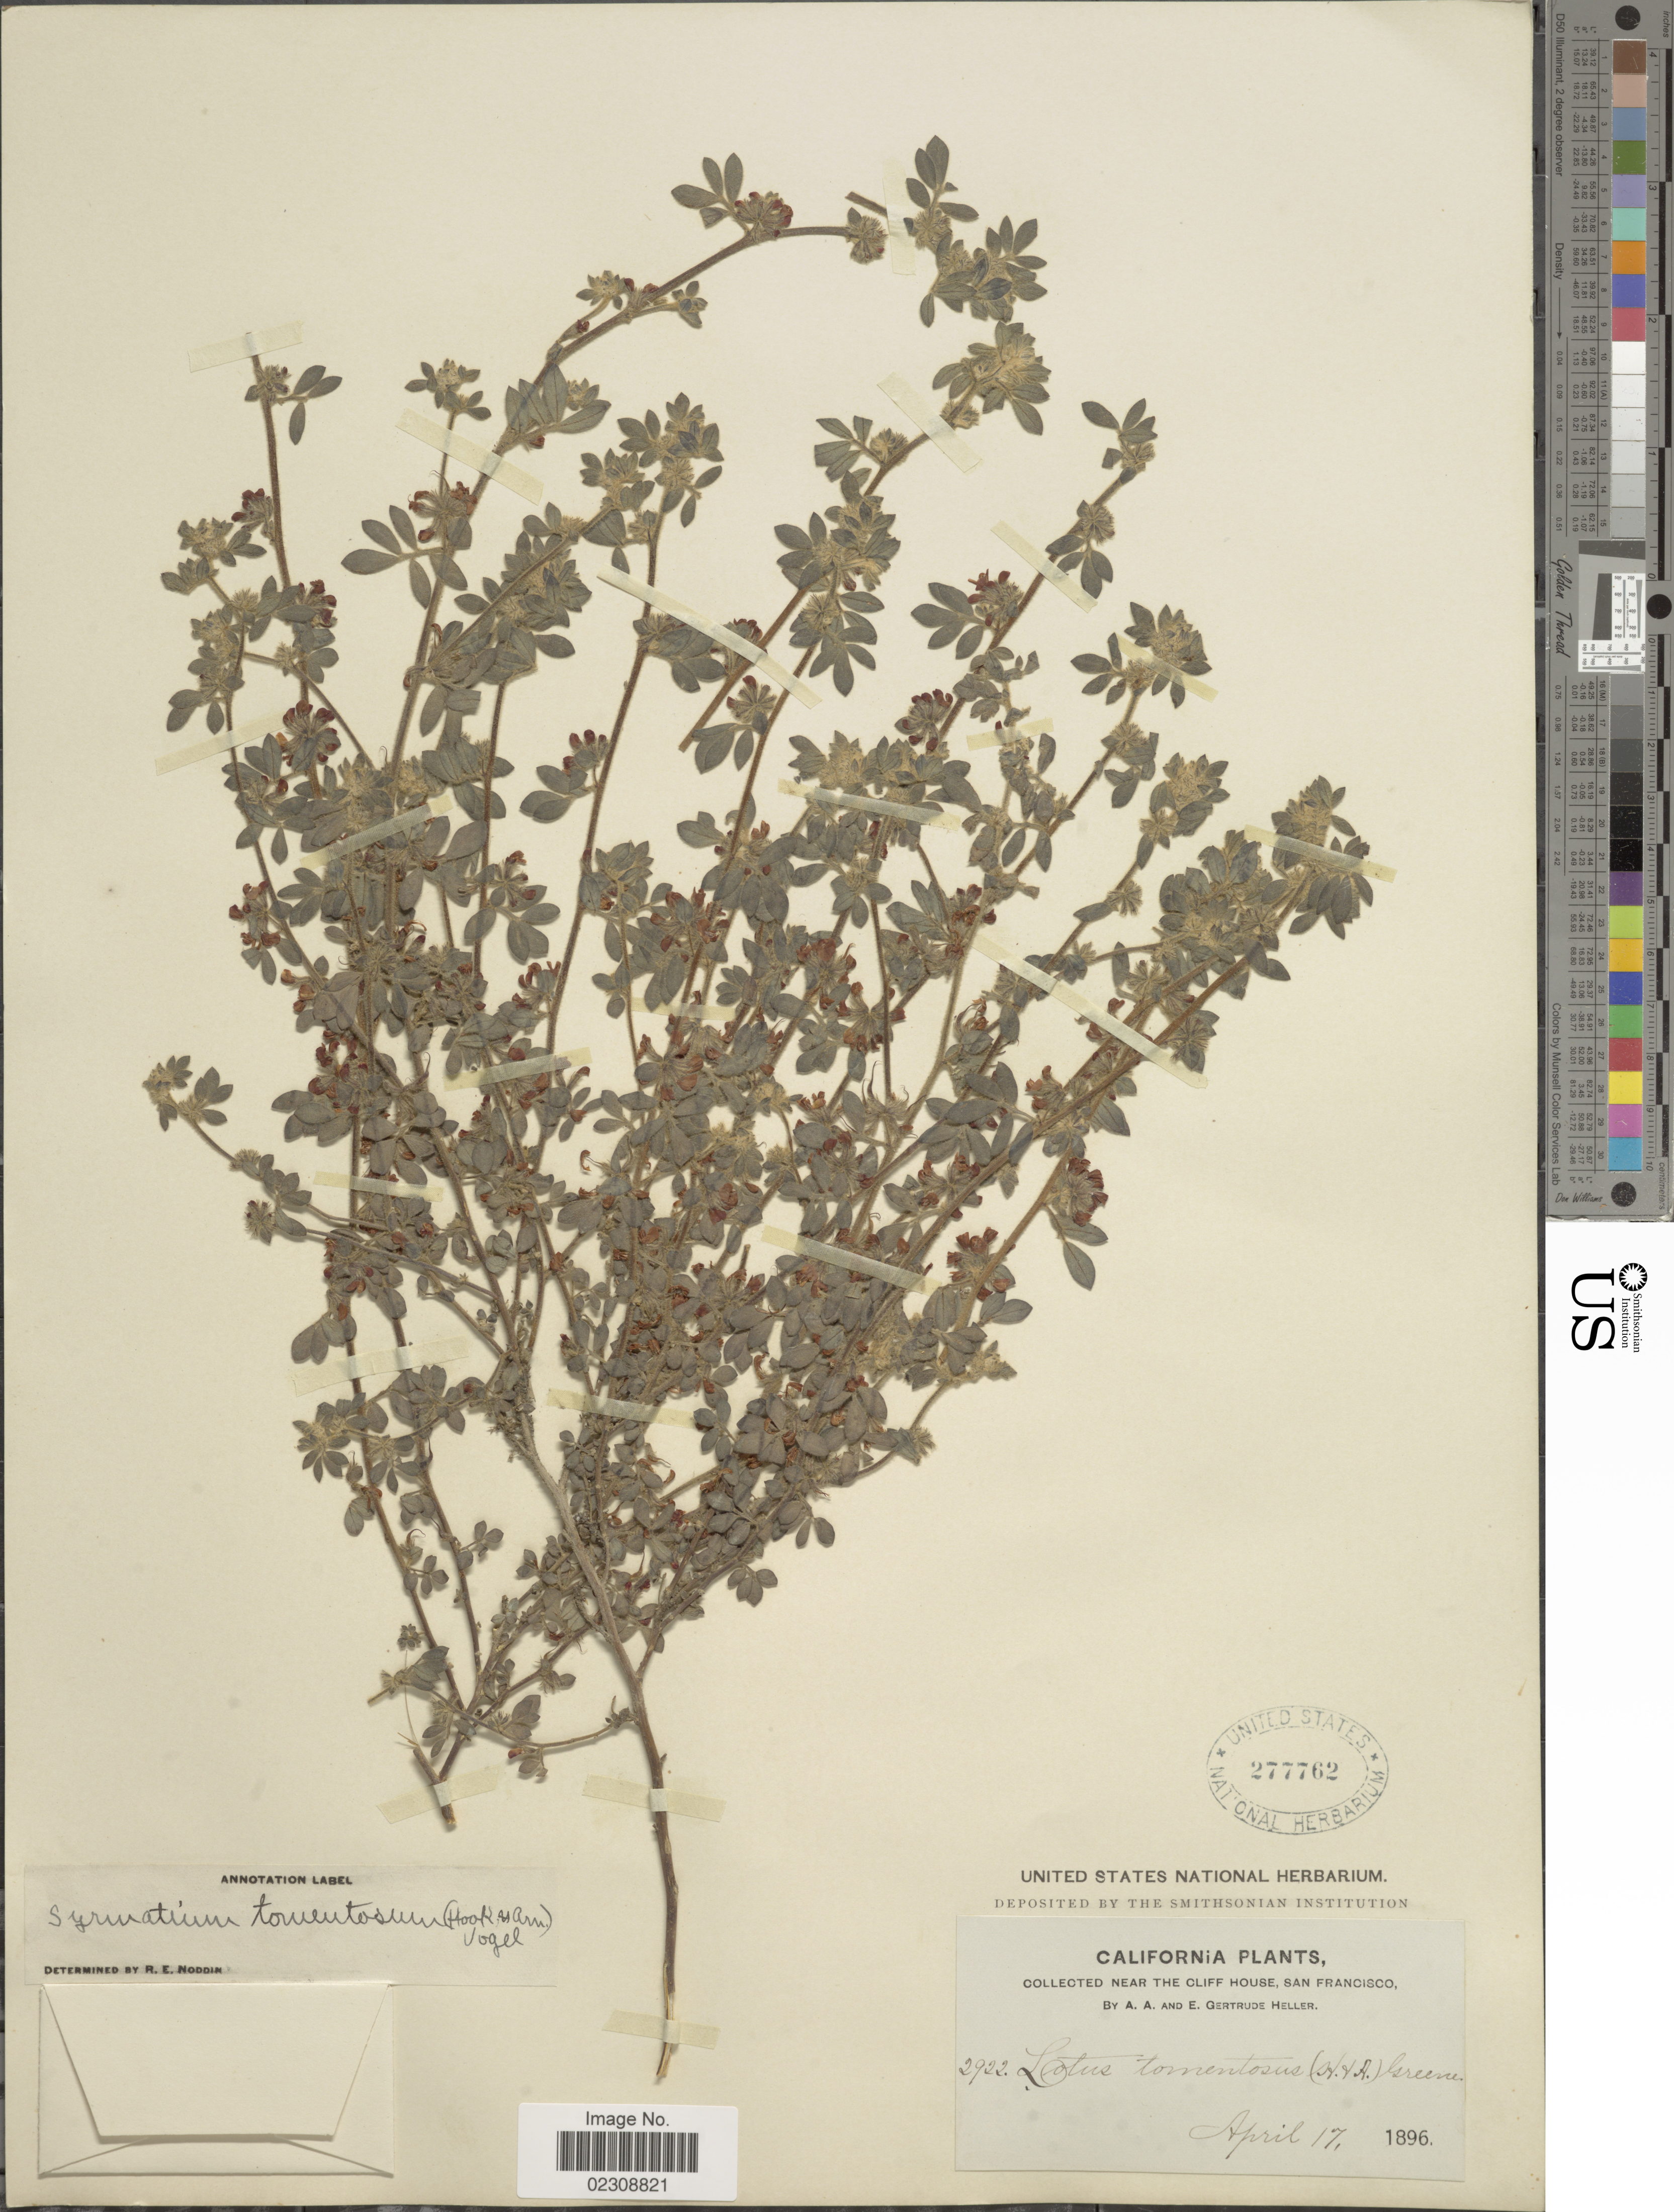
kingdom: Plantae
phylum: Tracheophyta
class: Magnoliopsida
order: Fabales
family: Fabaceae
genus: Syrmatium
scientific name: Syrmatium tomentosum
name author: (Hook. & Arn.) Vogel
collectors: A. A. Heller & E. G. Heller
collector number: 2922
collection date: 1896-04-17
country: United States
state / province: California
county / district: San Francisco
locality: Near the Cliff House, San Francisco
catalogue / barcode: US 277762